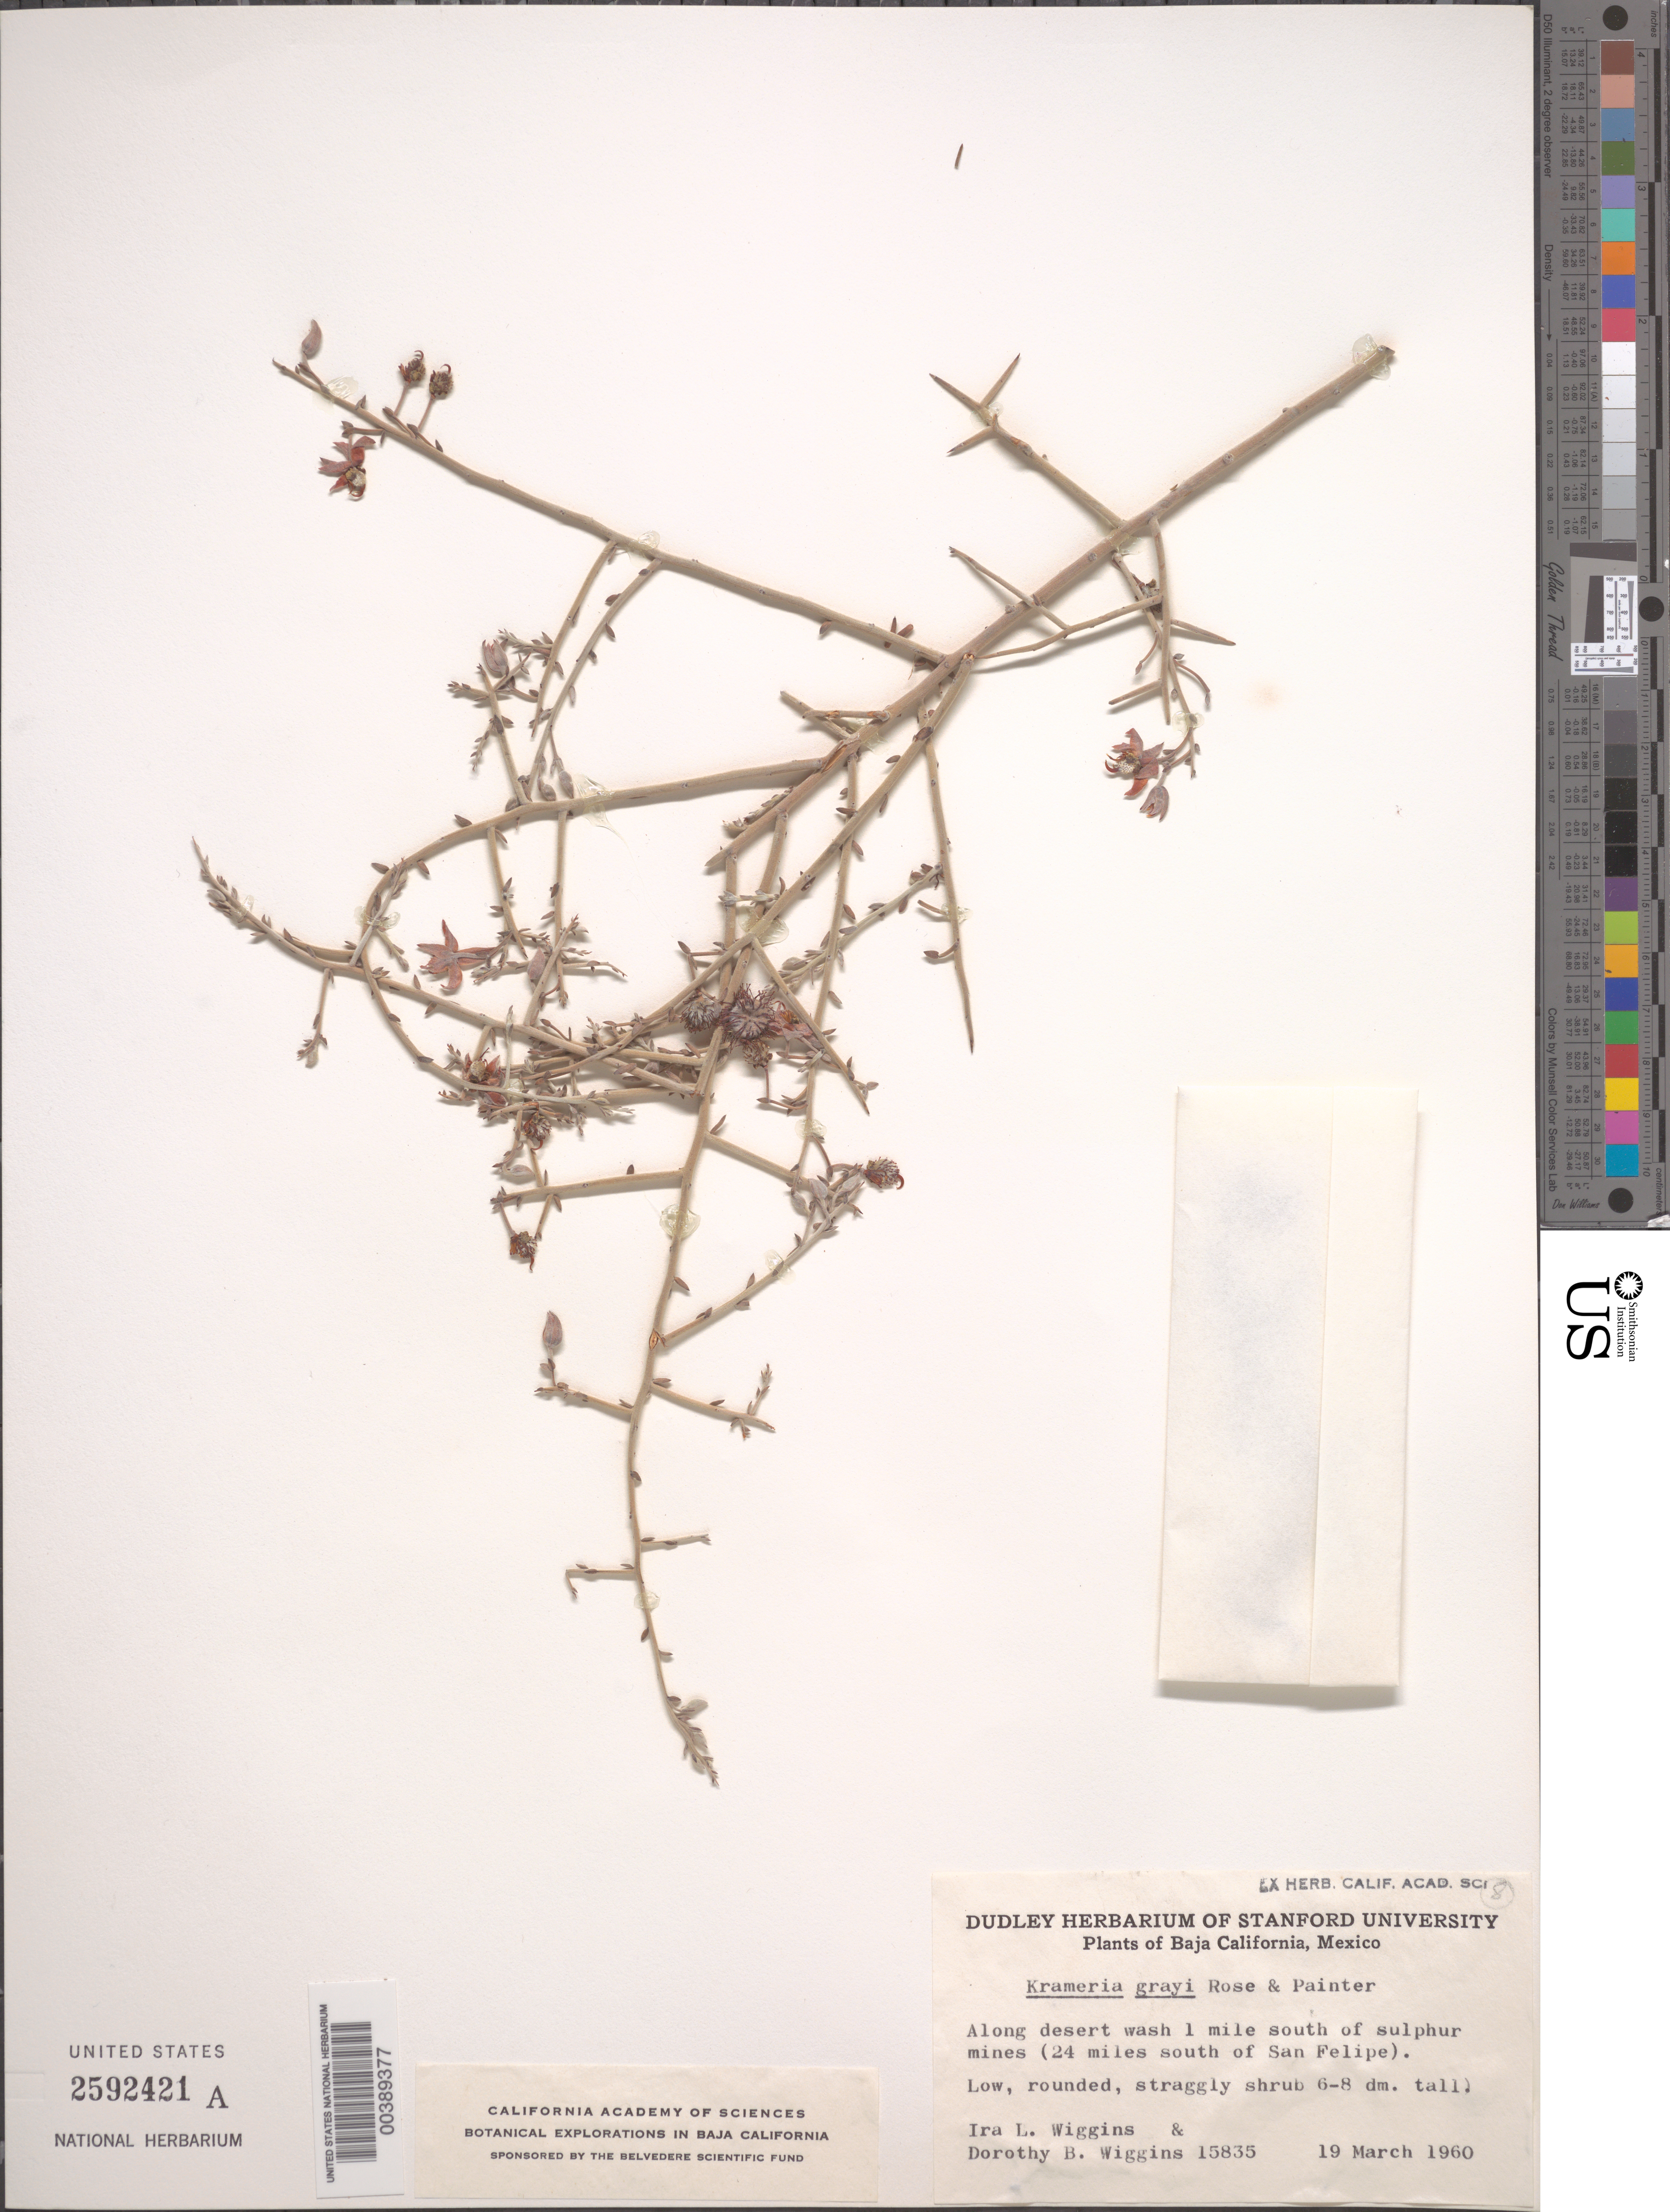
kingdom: Plantae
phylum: Tracheophyta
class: Magnoliopsida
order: Zygophyllales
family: Krameriaceae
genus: Krameria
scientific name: Krameria grayi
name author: Rose & J.H. Painter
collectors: I. L. Wiggins & D. B. Wiggins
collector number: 15835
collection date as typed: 19 Mar 1960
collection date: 1960-03-19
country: Mexico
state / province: Baja California Norte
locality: Along desert wash 1 mi S of sulphur mines, 24 mi S of San Felipe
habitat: Desert wash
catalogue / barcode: US 2592421A